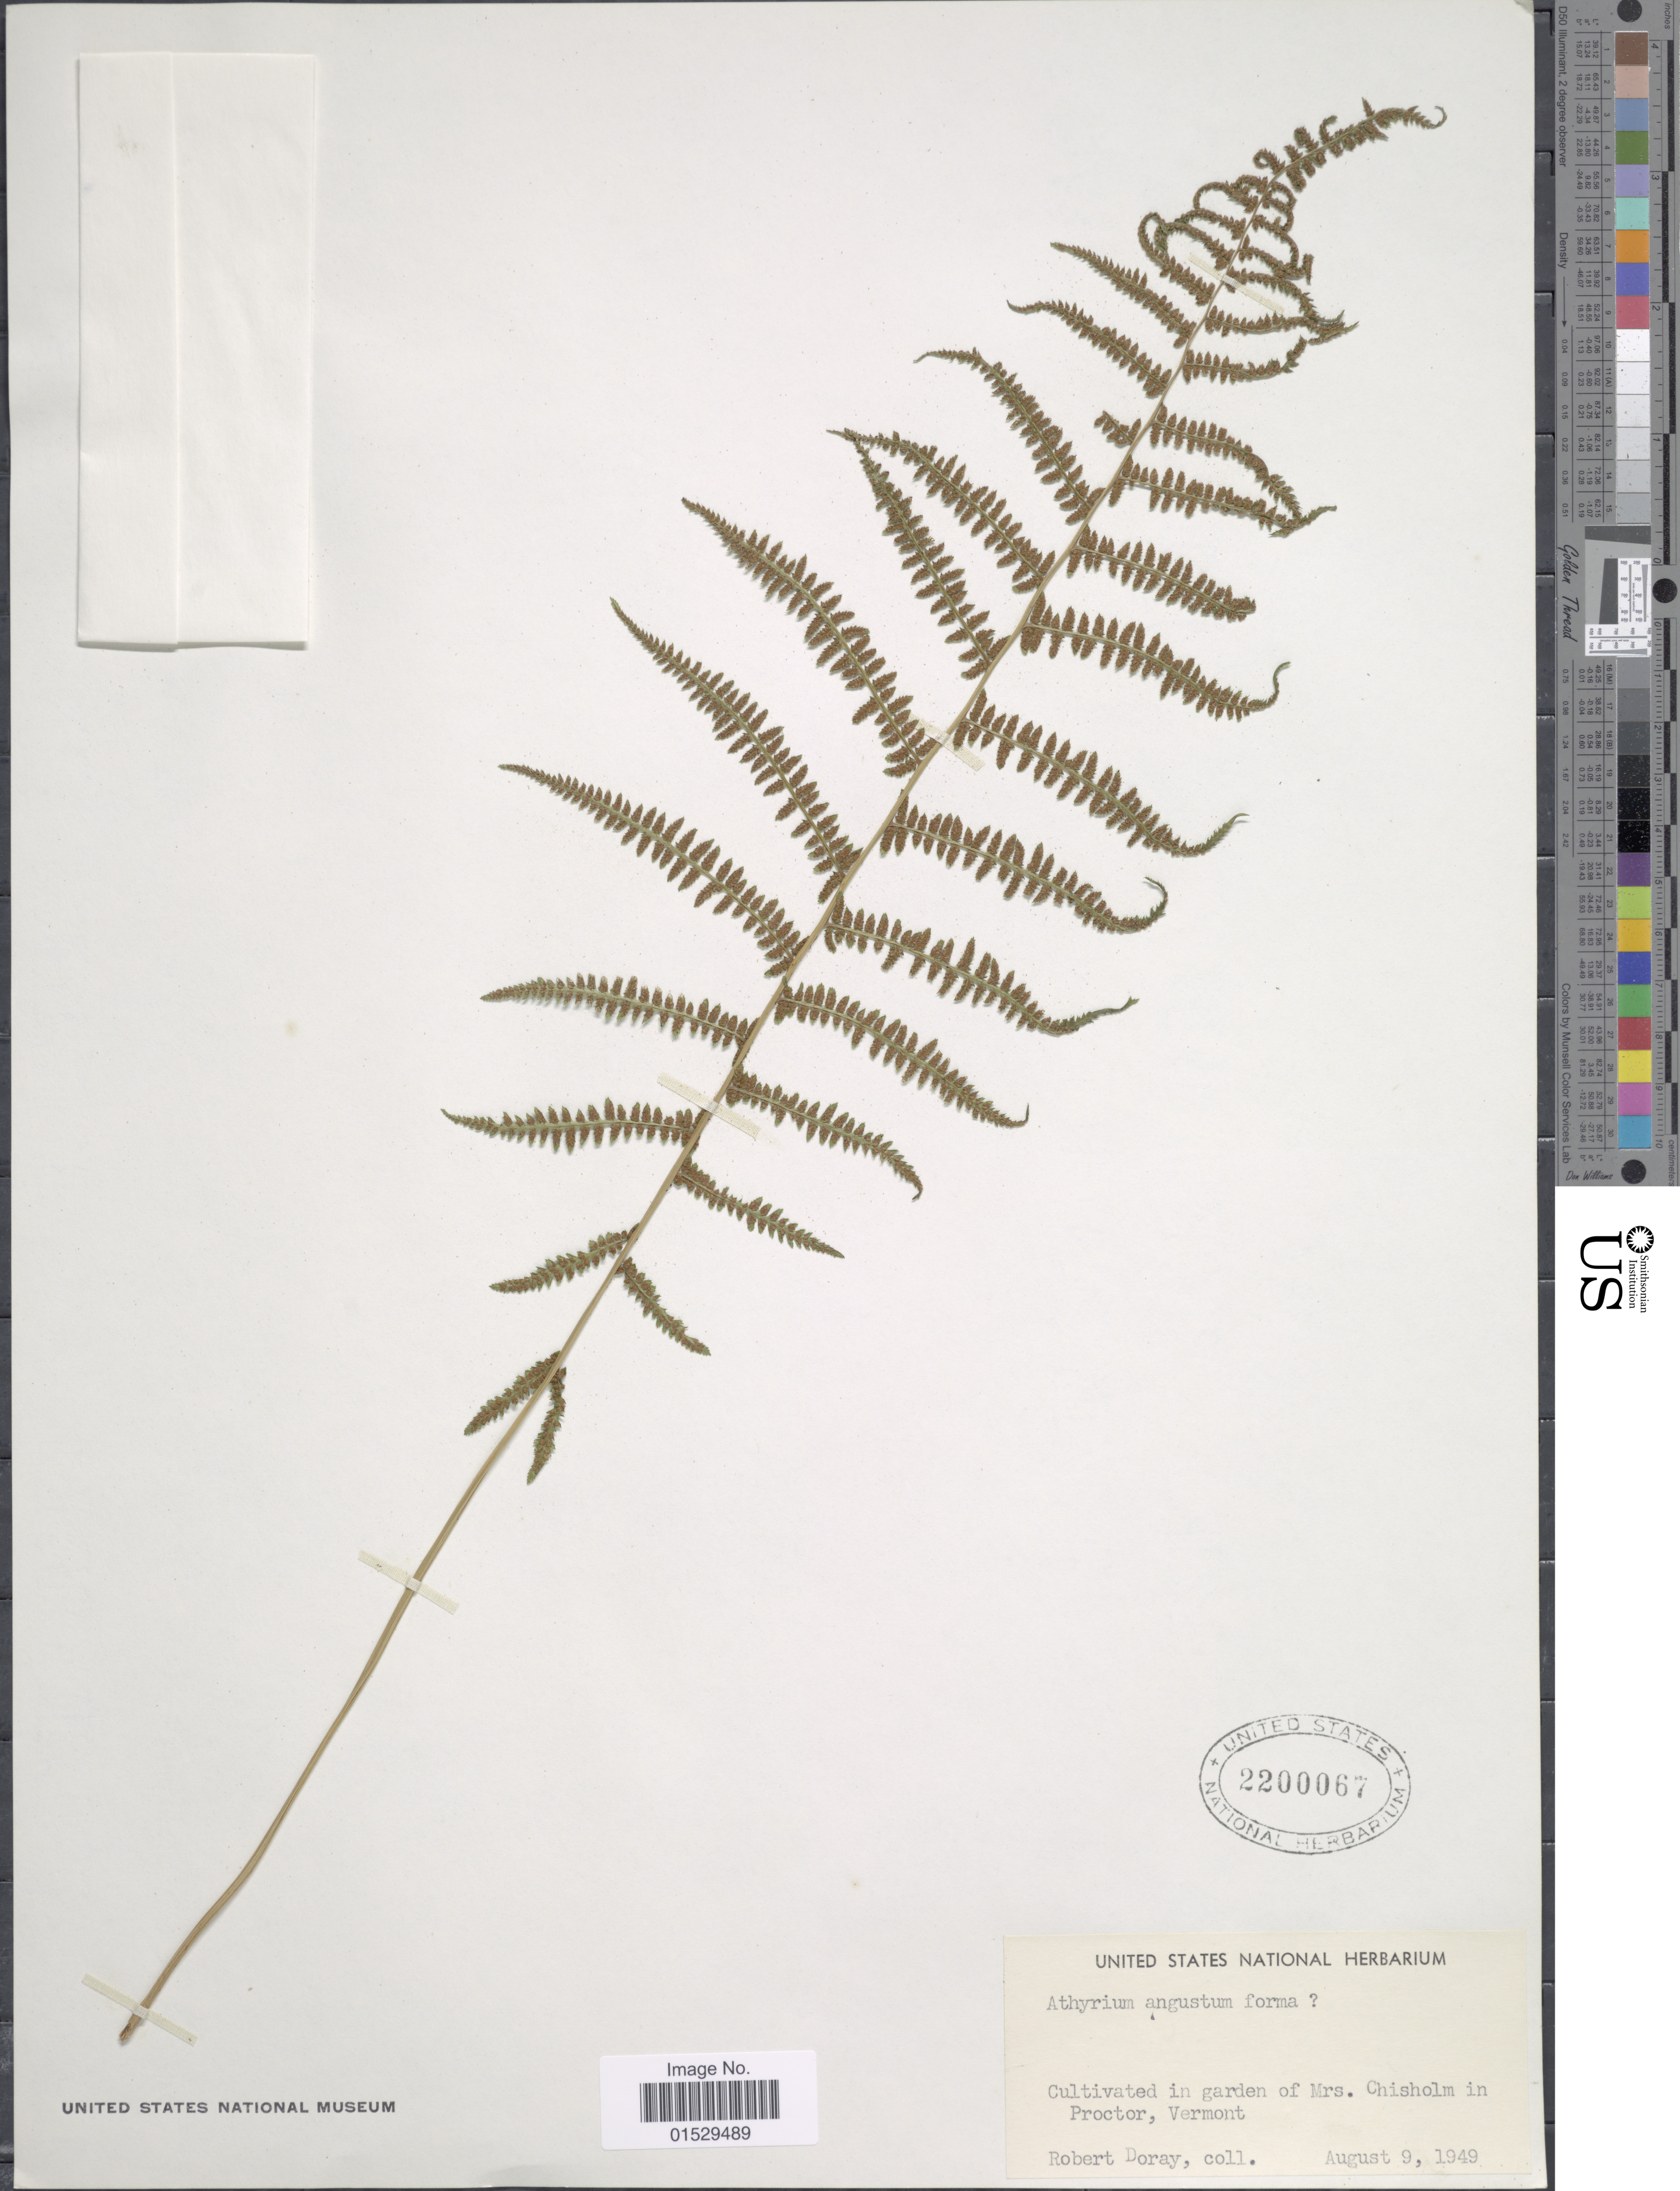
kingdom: Plantae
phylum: Tracheophyta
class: Polypodiopsida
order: Polypodiales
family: Athyriaceae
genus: Athyrium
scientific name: Athyrium filix-femina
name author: (L.) Roth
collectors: R. Doray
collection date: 1949-08-09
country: United States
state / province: Vermont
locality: Garden of Mrs. Chisholm in Proctor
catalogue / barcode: US 2200067